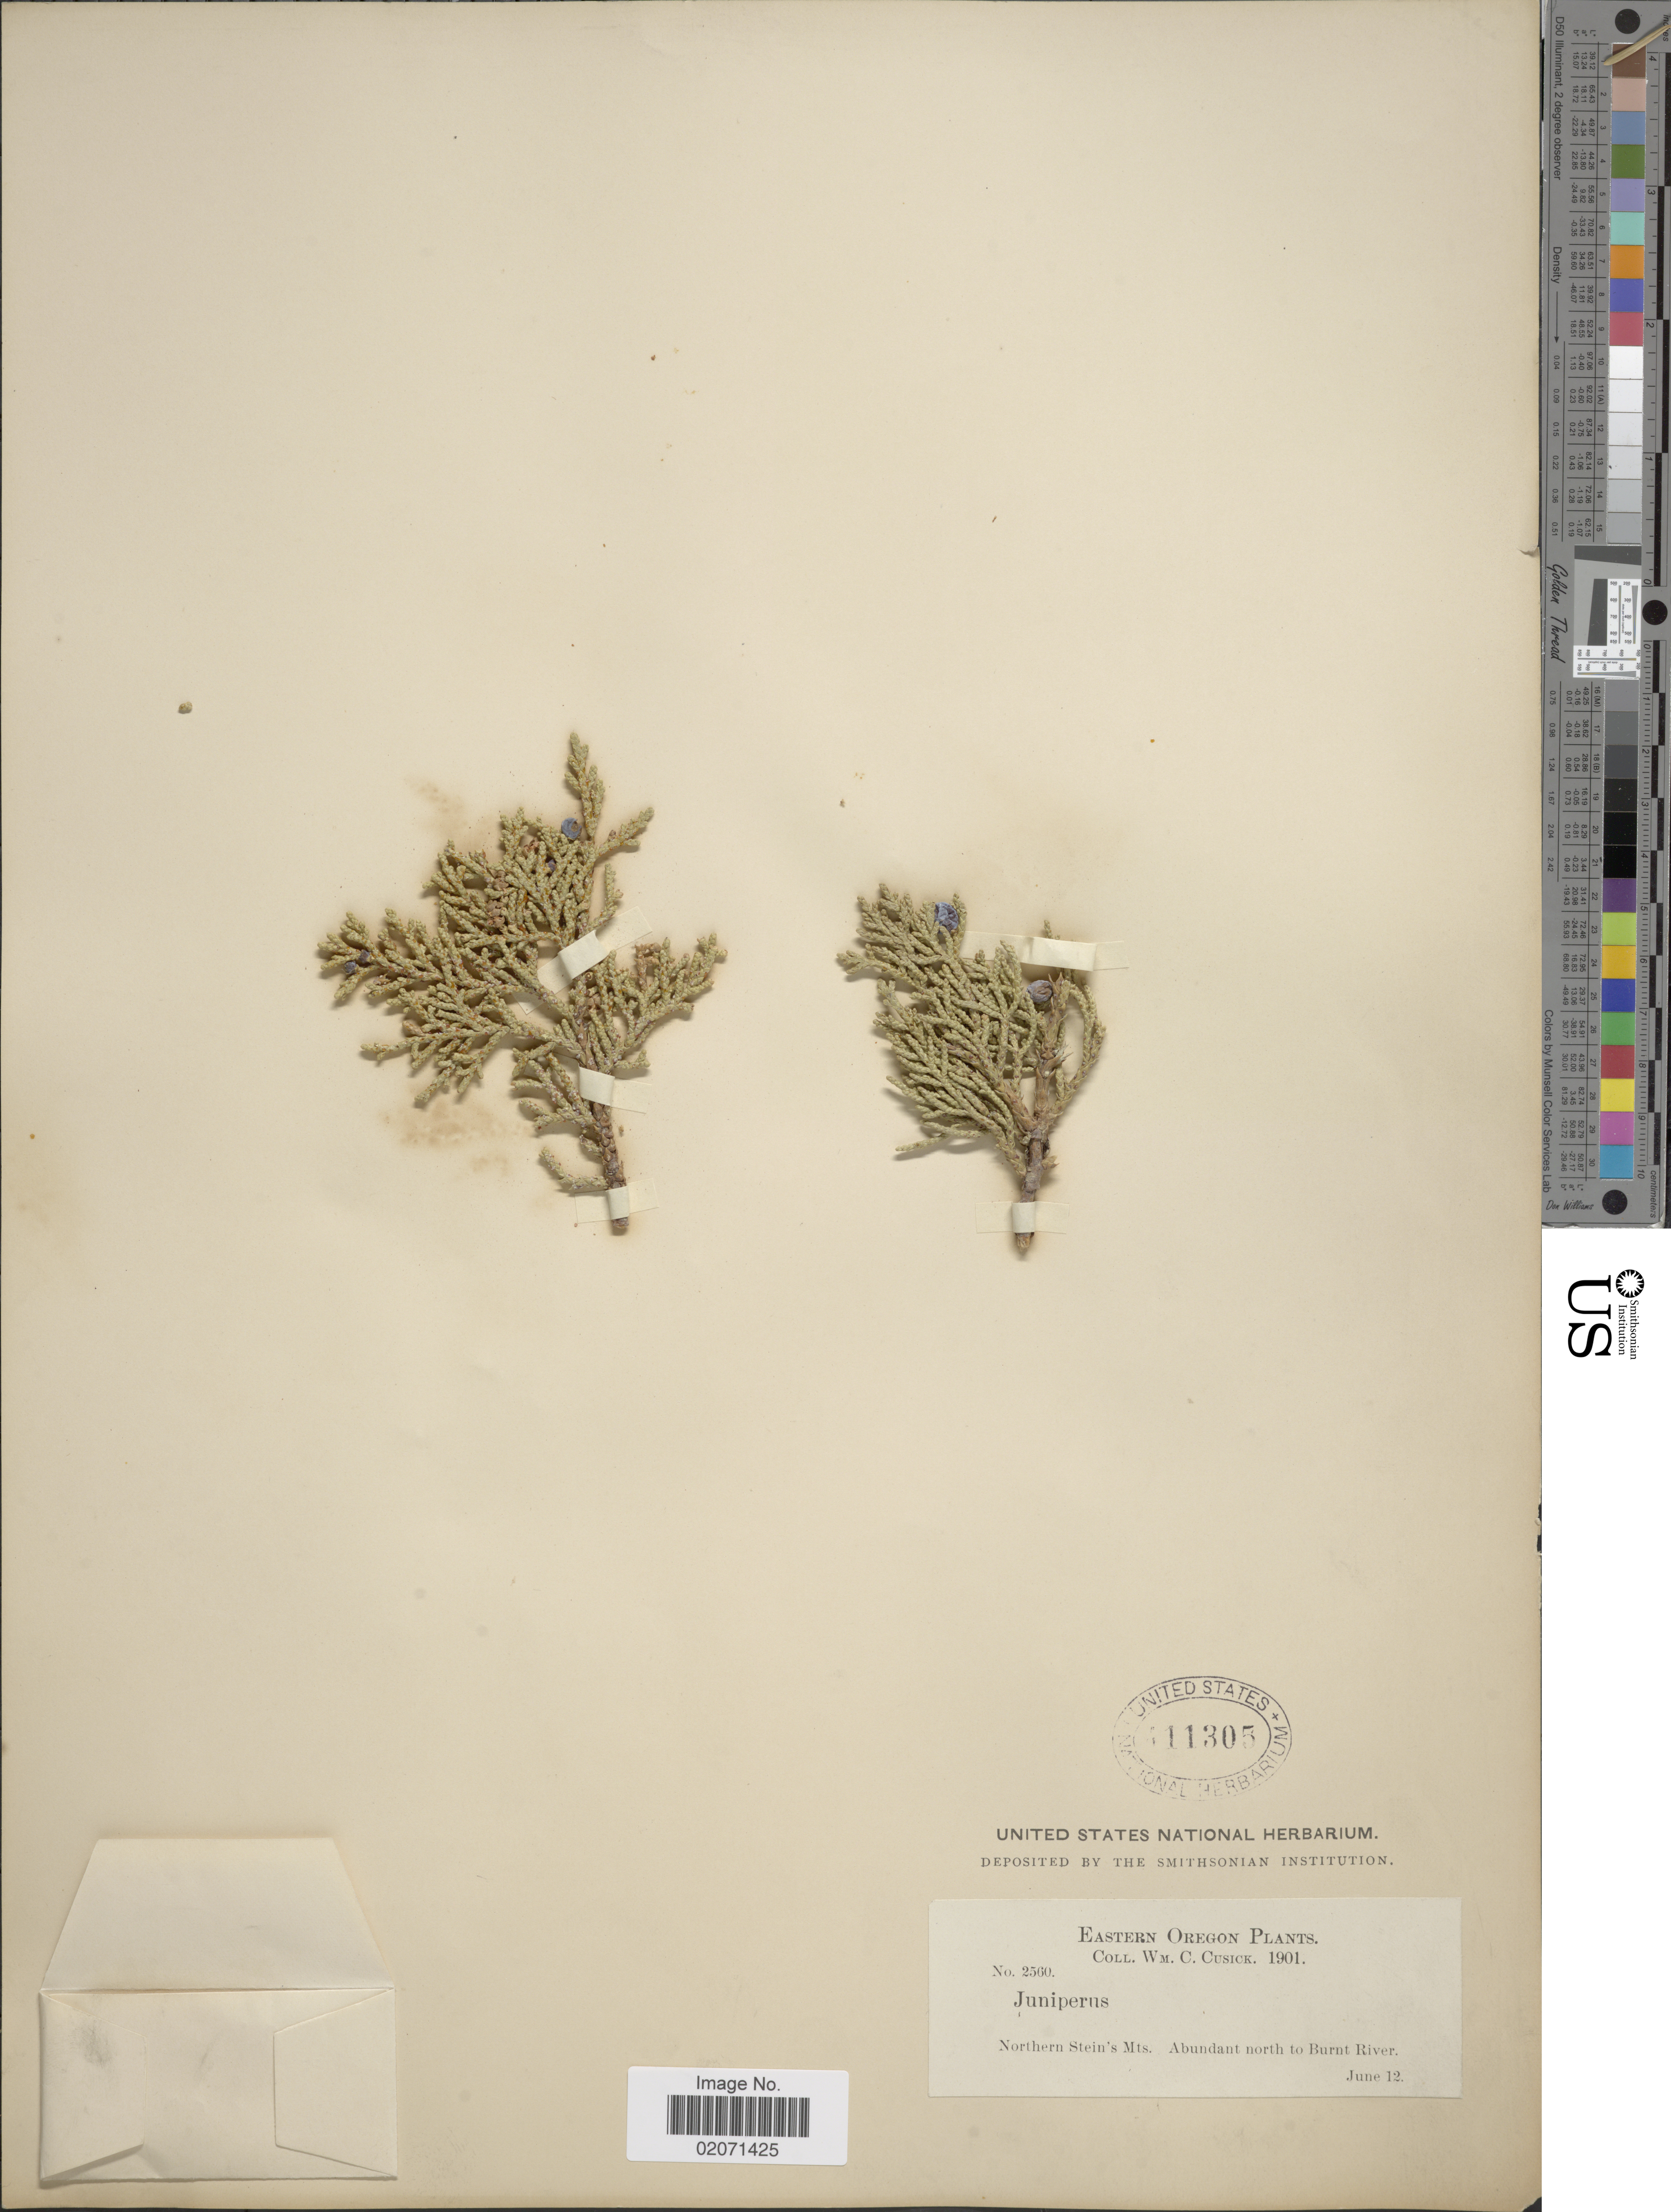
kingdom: Plantae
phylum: Tracheophyta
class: Pinopsida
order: Pinales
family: Cupressaceae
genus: Juniperus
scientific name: Juniperus occidentalis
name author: Hook.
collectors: W. C. Cusick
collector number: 2560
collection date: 1901-06-12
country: United States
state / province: Oregon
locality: Eastern Oregon. Northern Stein's Mts. Abundant north to Burnt River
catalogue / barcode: US 411305